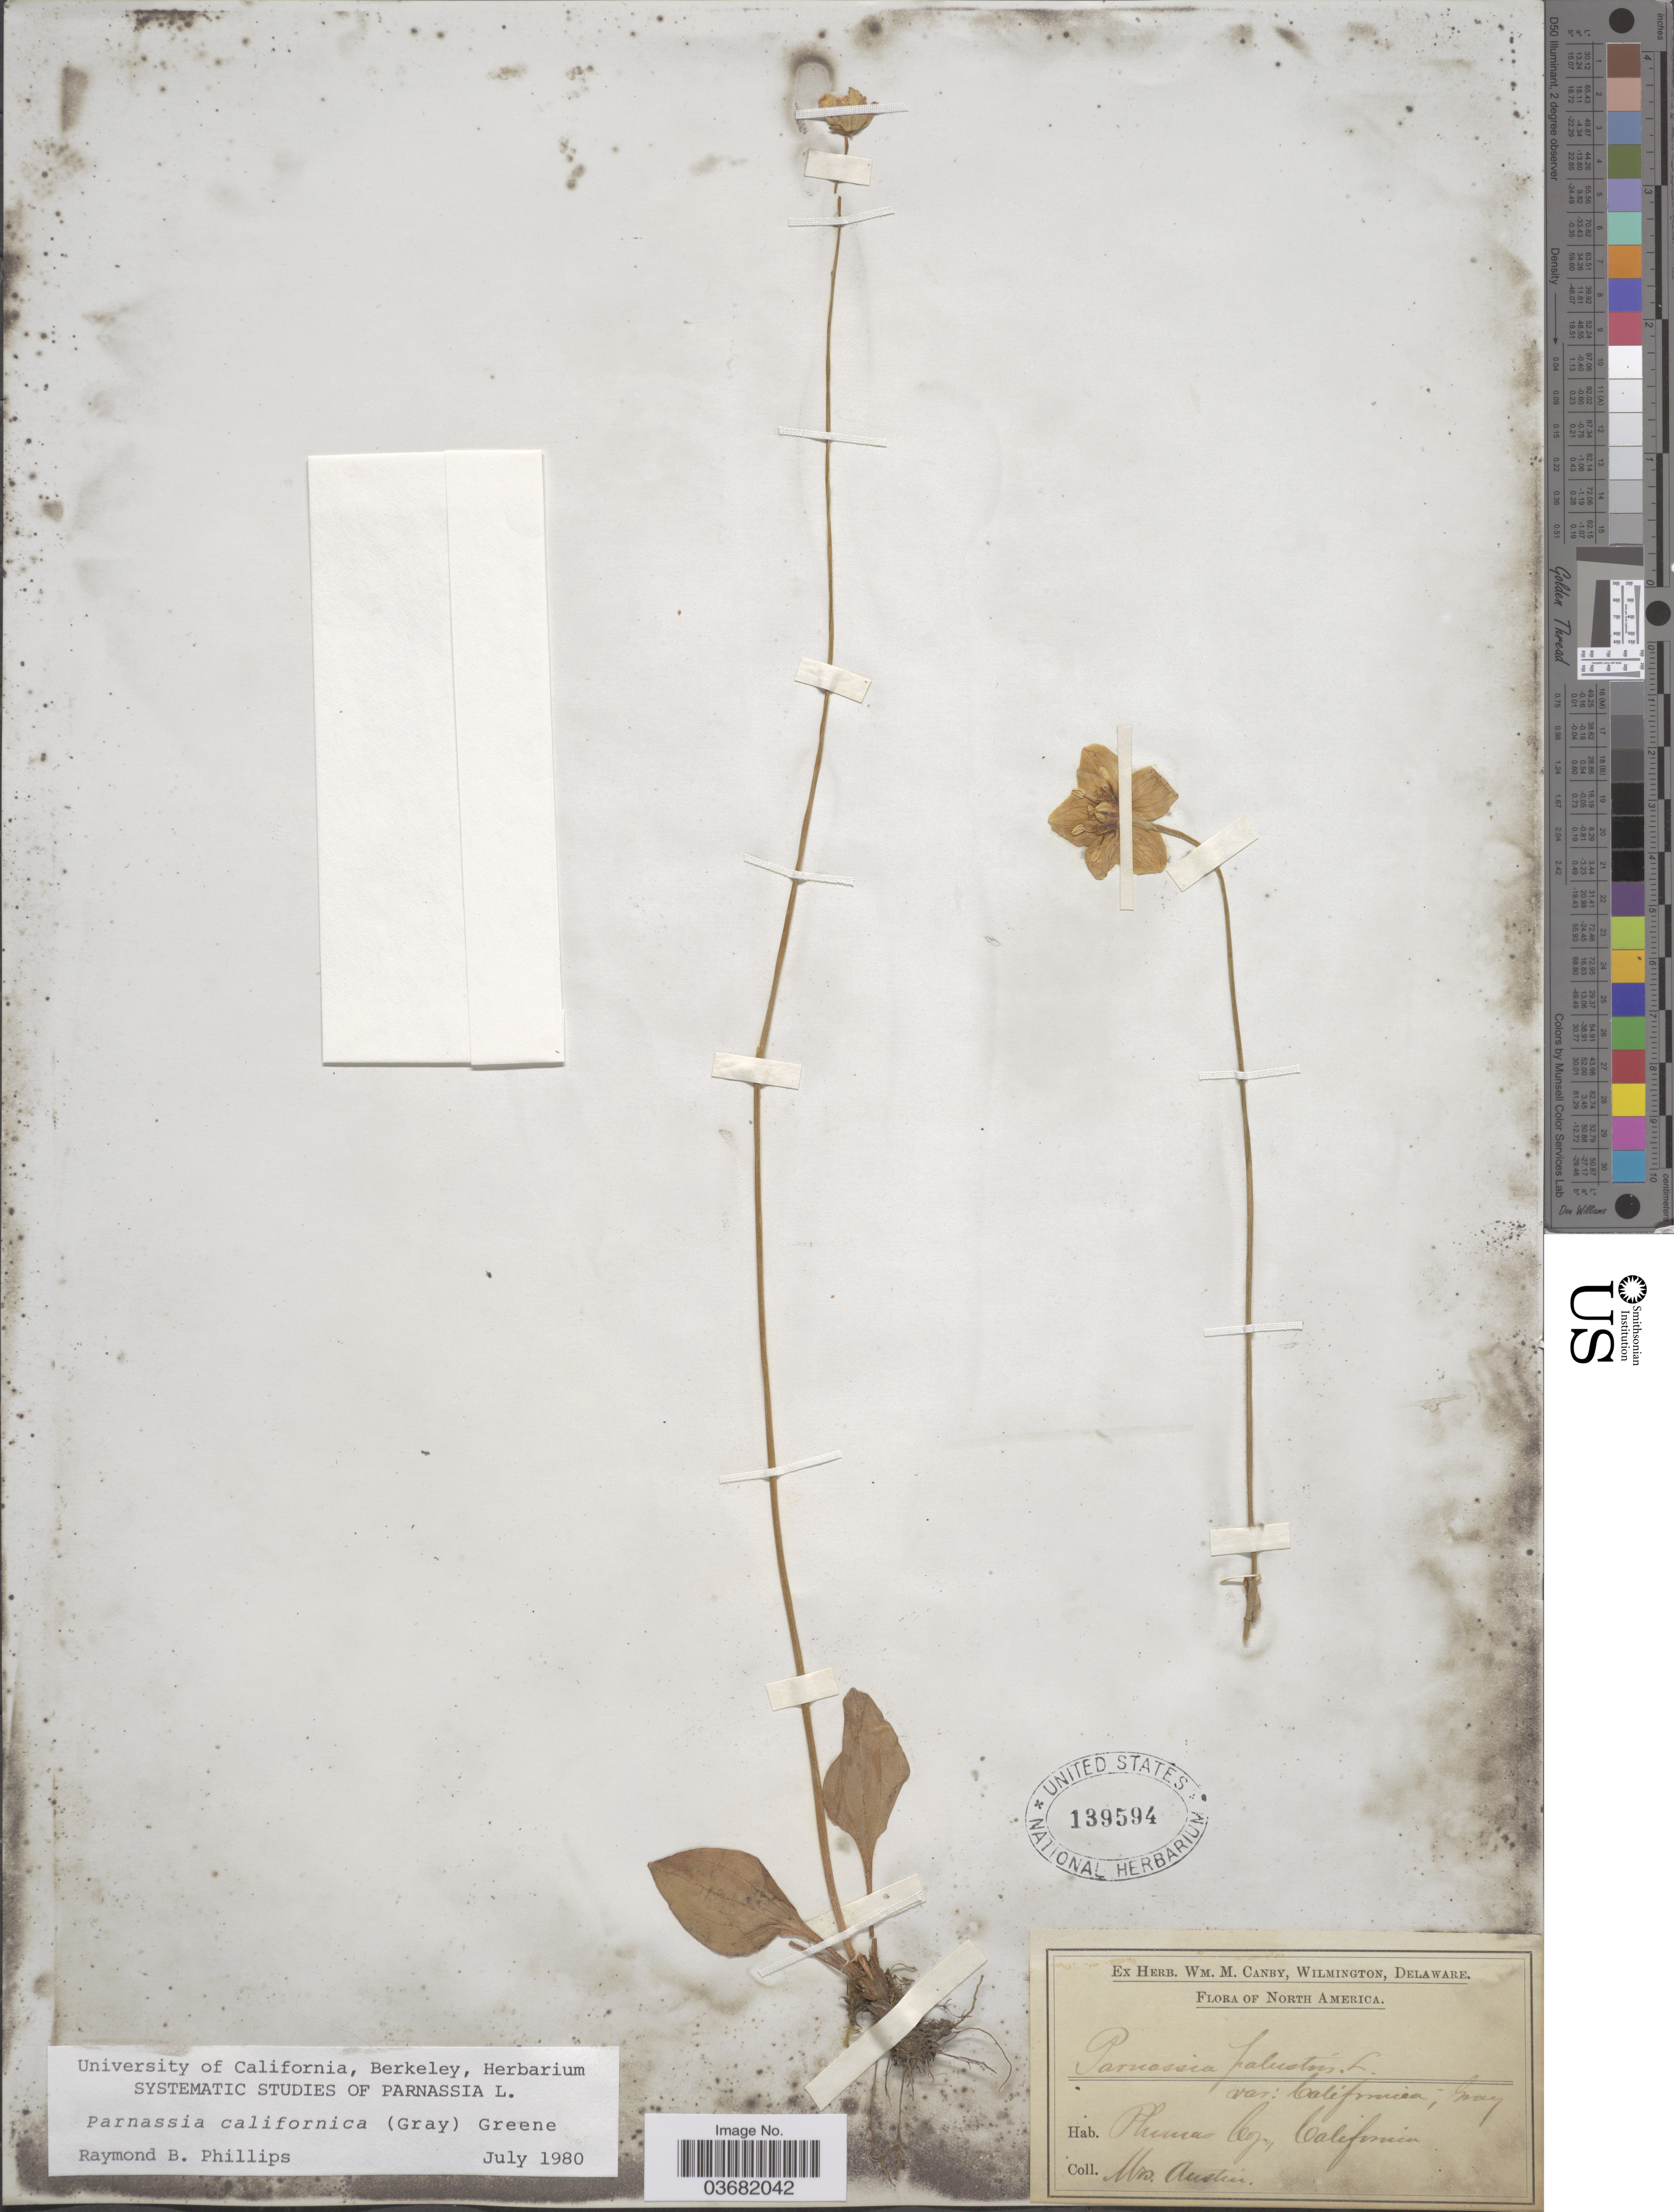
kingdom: Plantae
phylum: Tracheophyta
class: Magnoliopsida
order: Celastrales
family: Parnassiaceae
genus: Parnassia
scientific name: Parnassia californica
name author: (A. Gray) Greene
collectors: Austin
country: United States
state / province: California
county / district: Plumas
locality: Plumas Co.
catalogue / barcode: US 139594